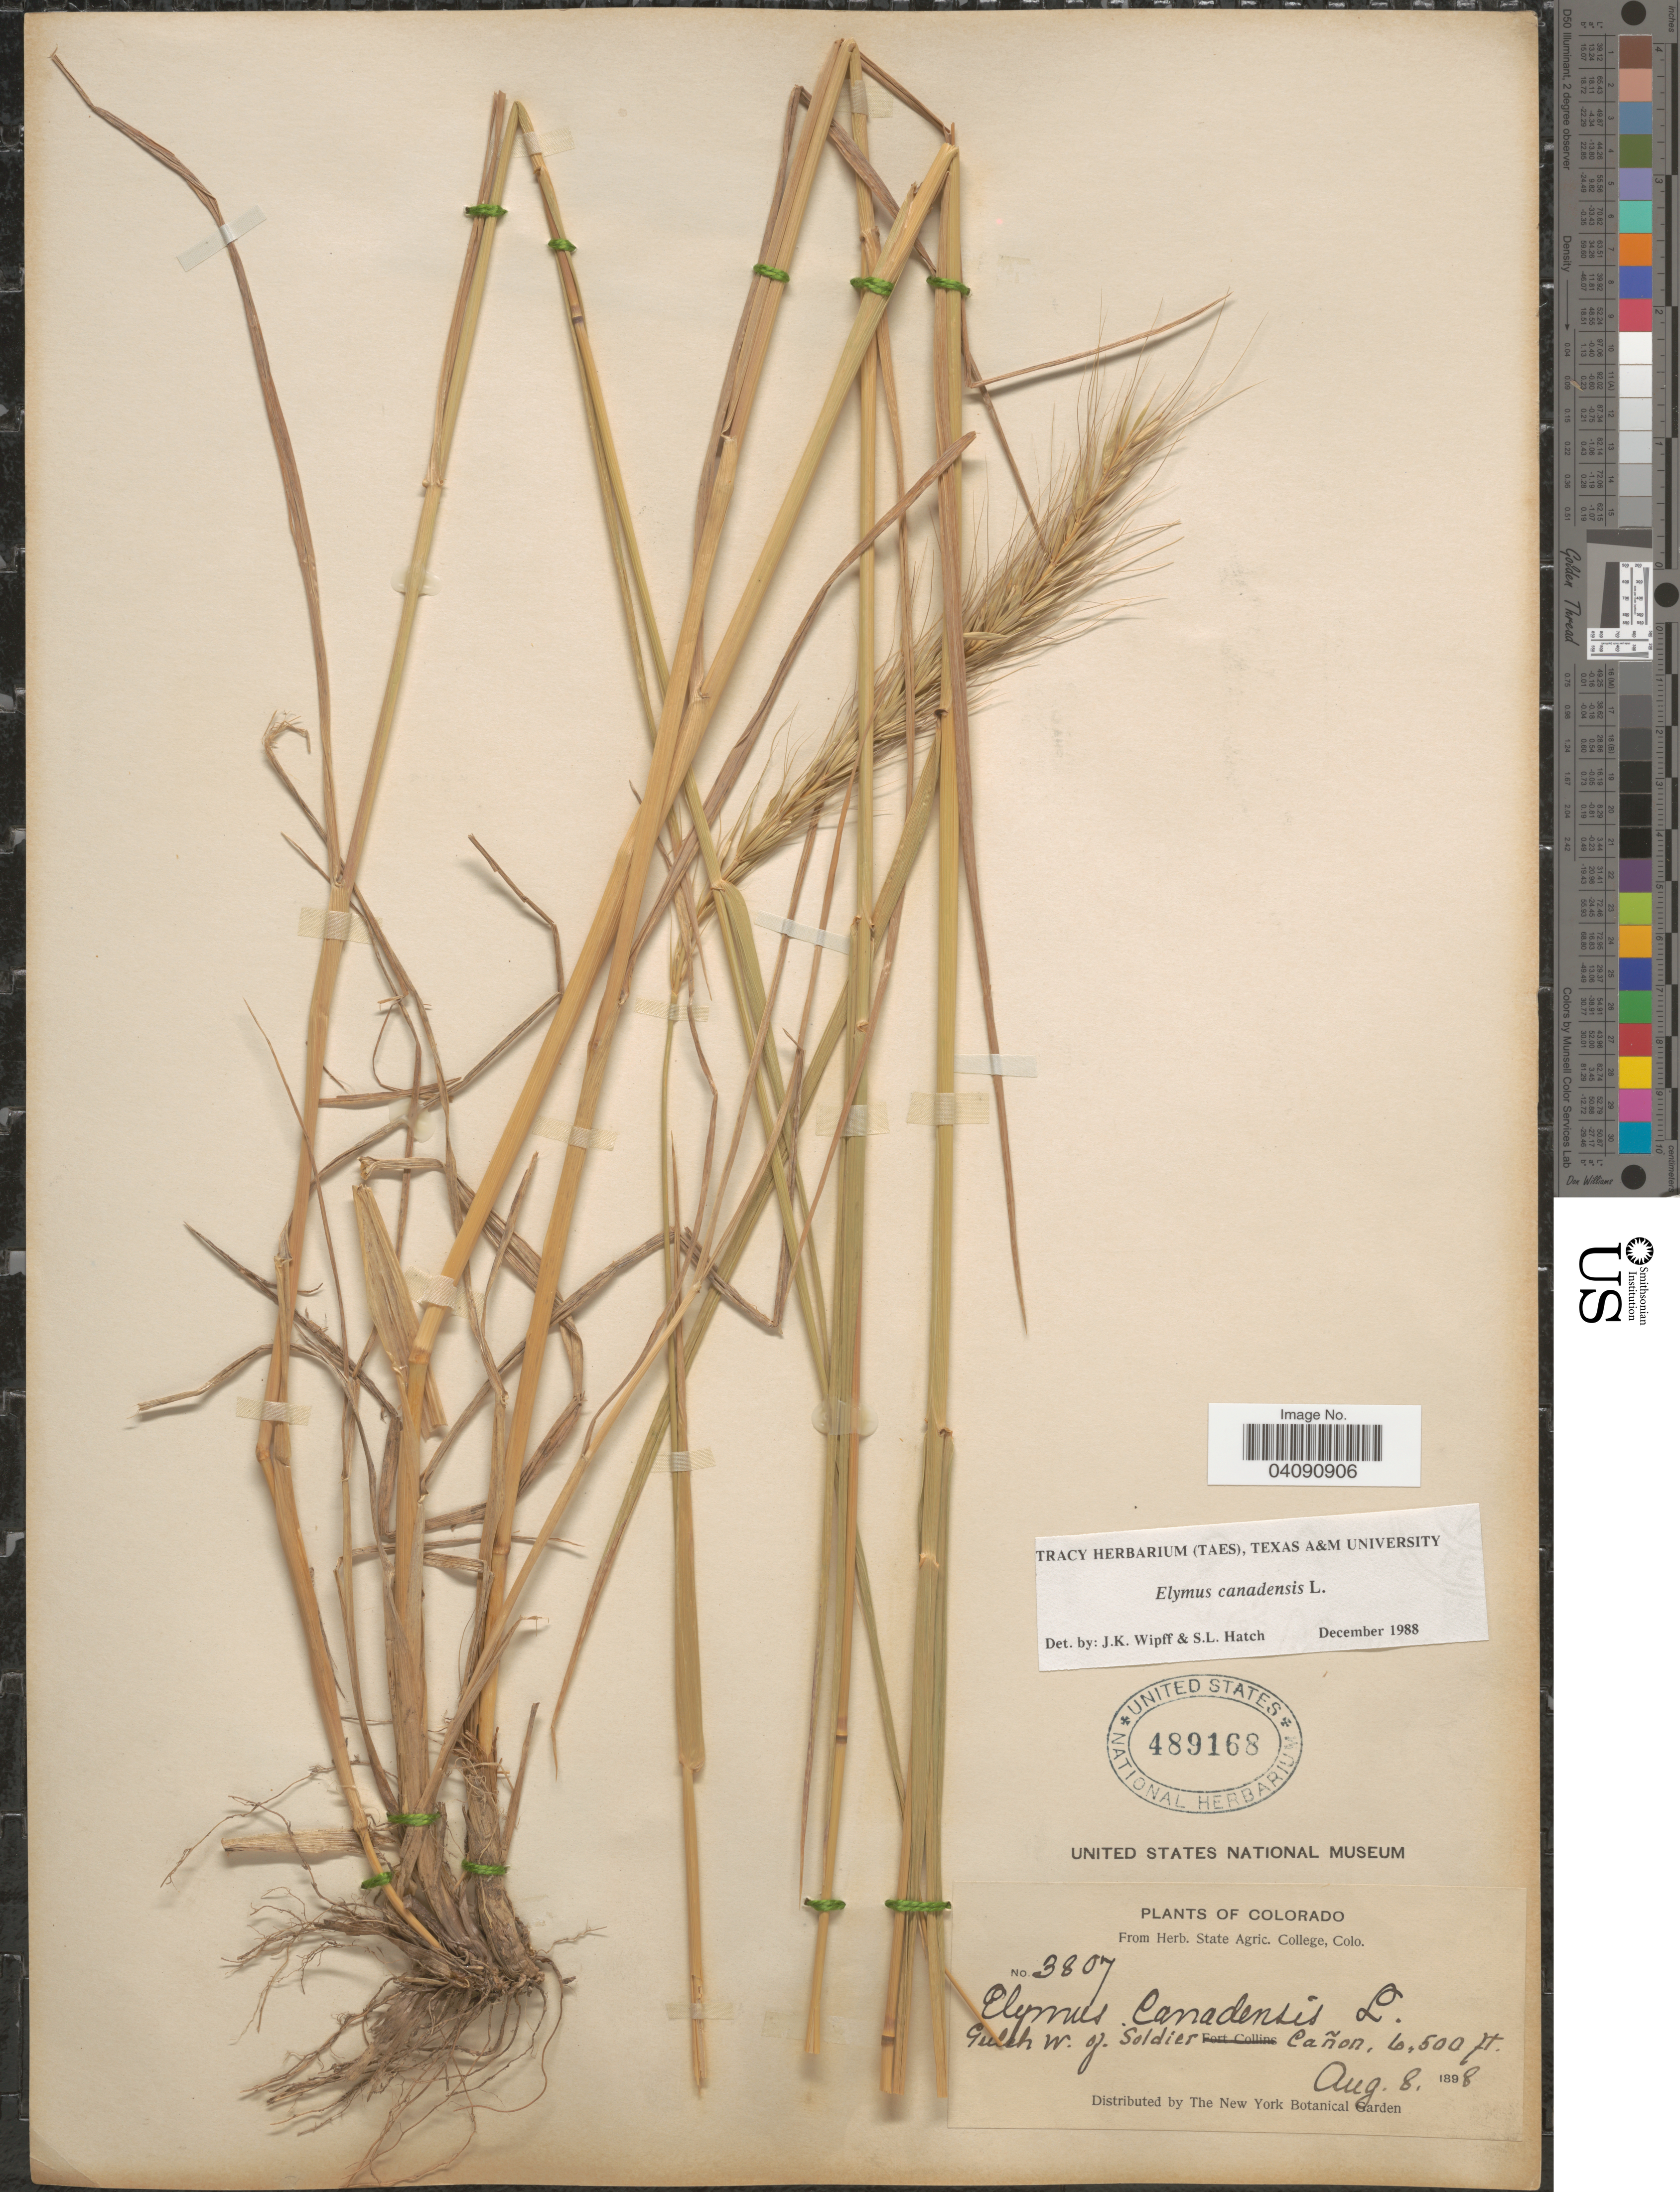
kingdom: Plantae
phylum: Tracheophyta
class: Liliopsida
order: Poales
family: Poaceae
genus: Elymus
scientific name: Elymus canadensis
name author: L.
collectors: ex herb. State Agric. College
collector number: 3807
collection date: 1898-08-08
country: United States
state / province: Colorado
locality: Gulch w. of Soldier Cañon.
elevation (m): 1981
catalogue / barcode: US 489168